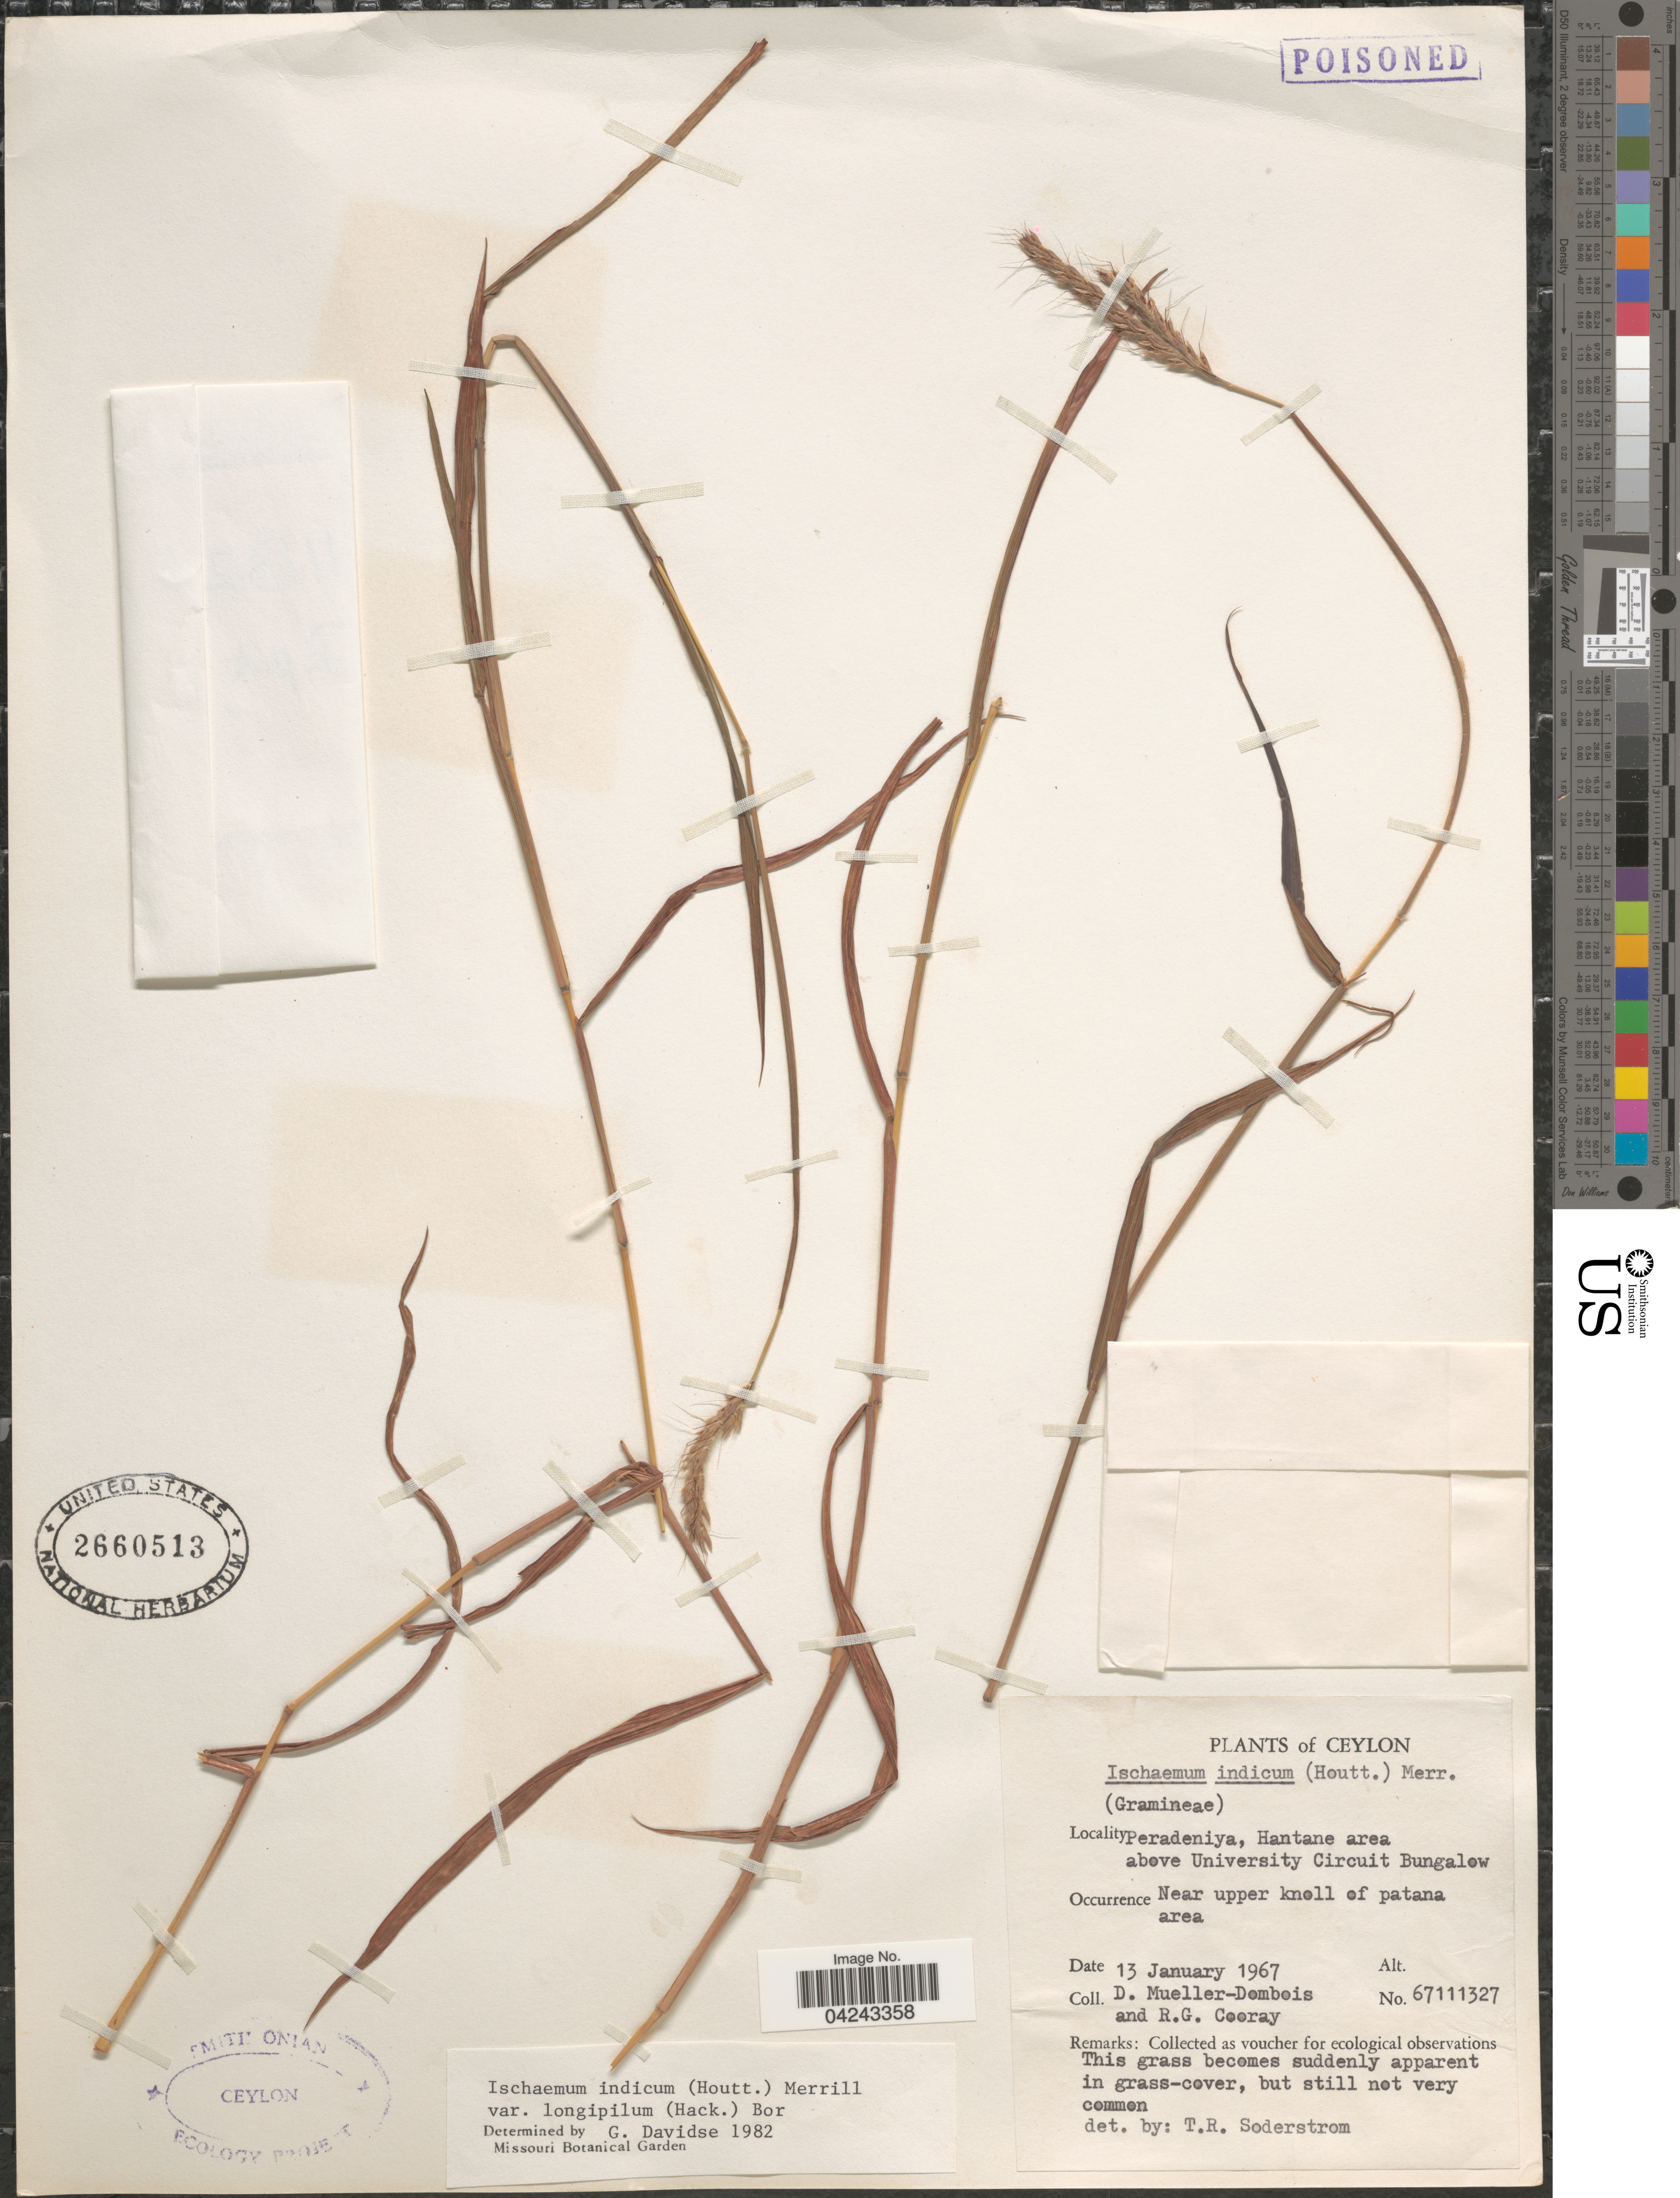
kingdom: Plantae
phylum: Tracheophyta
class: Liliopsida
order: Poales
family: Poaceae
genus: Ischaemum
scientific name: Ischaemum ciliare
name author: Retz.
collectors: D. Mueller-Dombois & R. Cooray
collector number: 67111327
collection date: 1967-01-13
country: Sri Lanka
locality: Ceylon. Peradeniya, Hantane area above University Circuit Bungalow. Near upper knoll of patana area.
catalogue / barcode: US 2660513